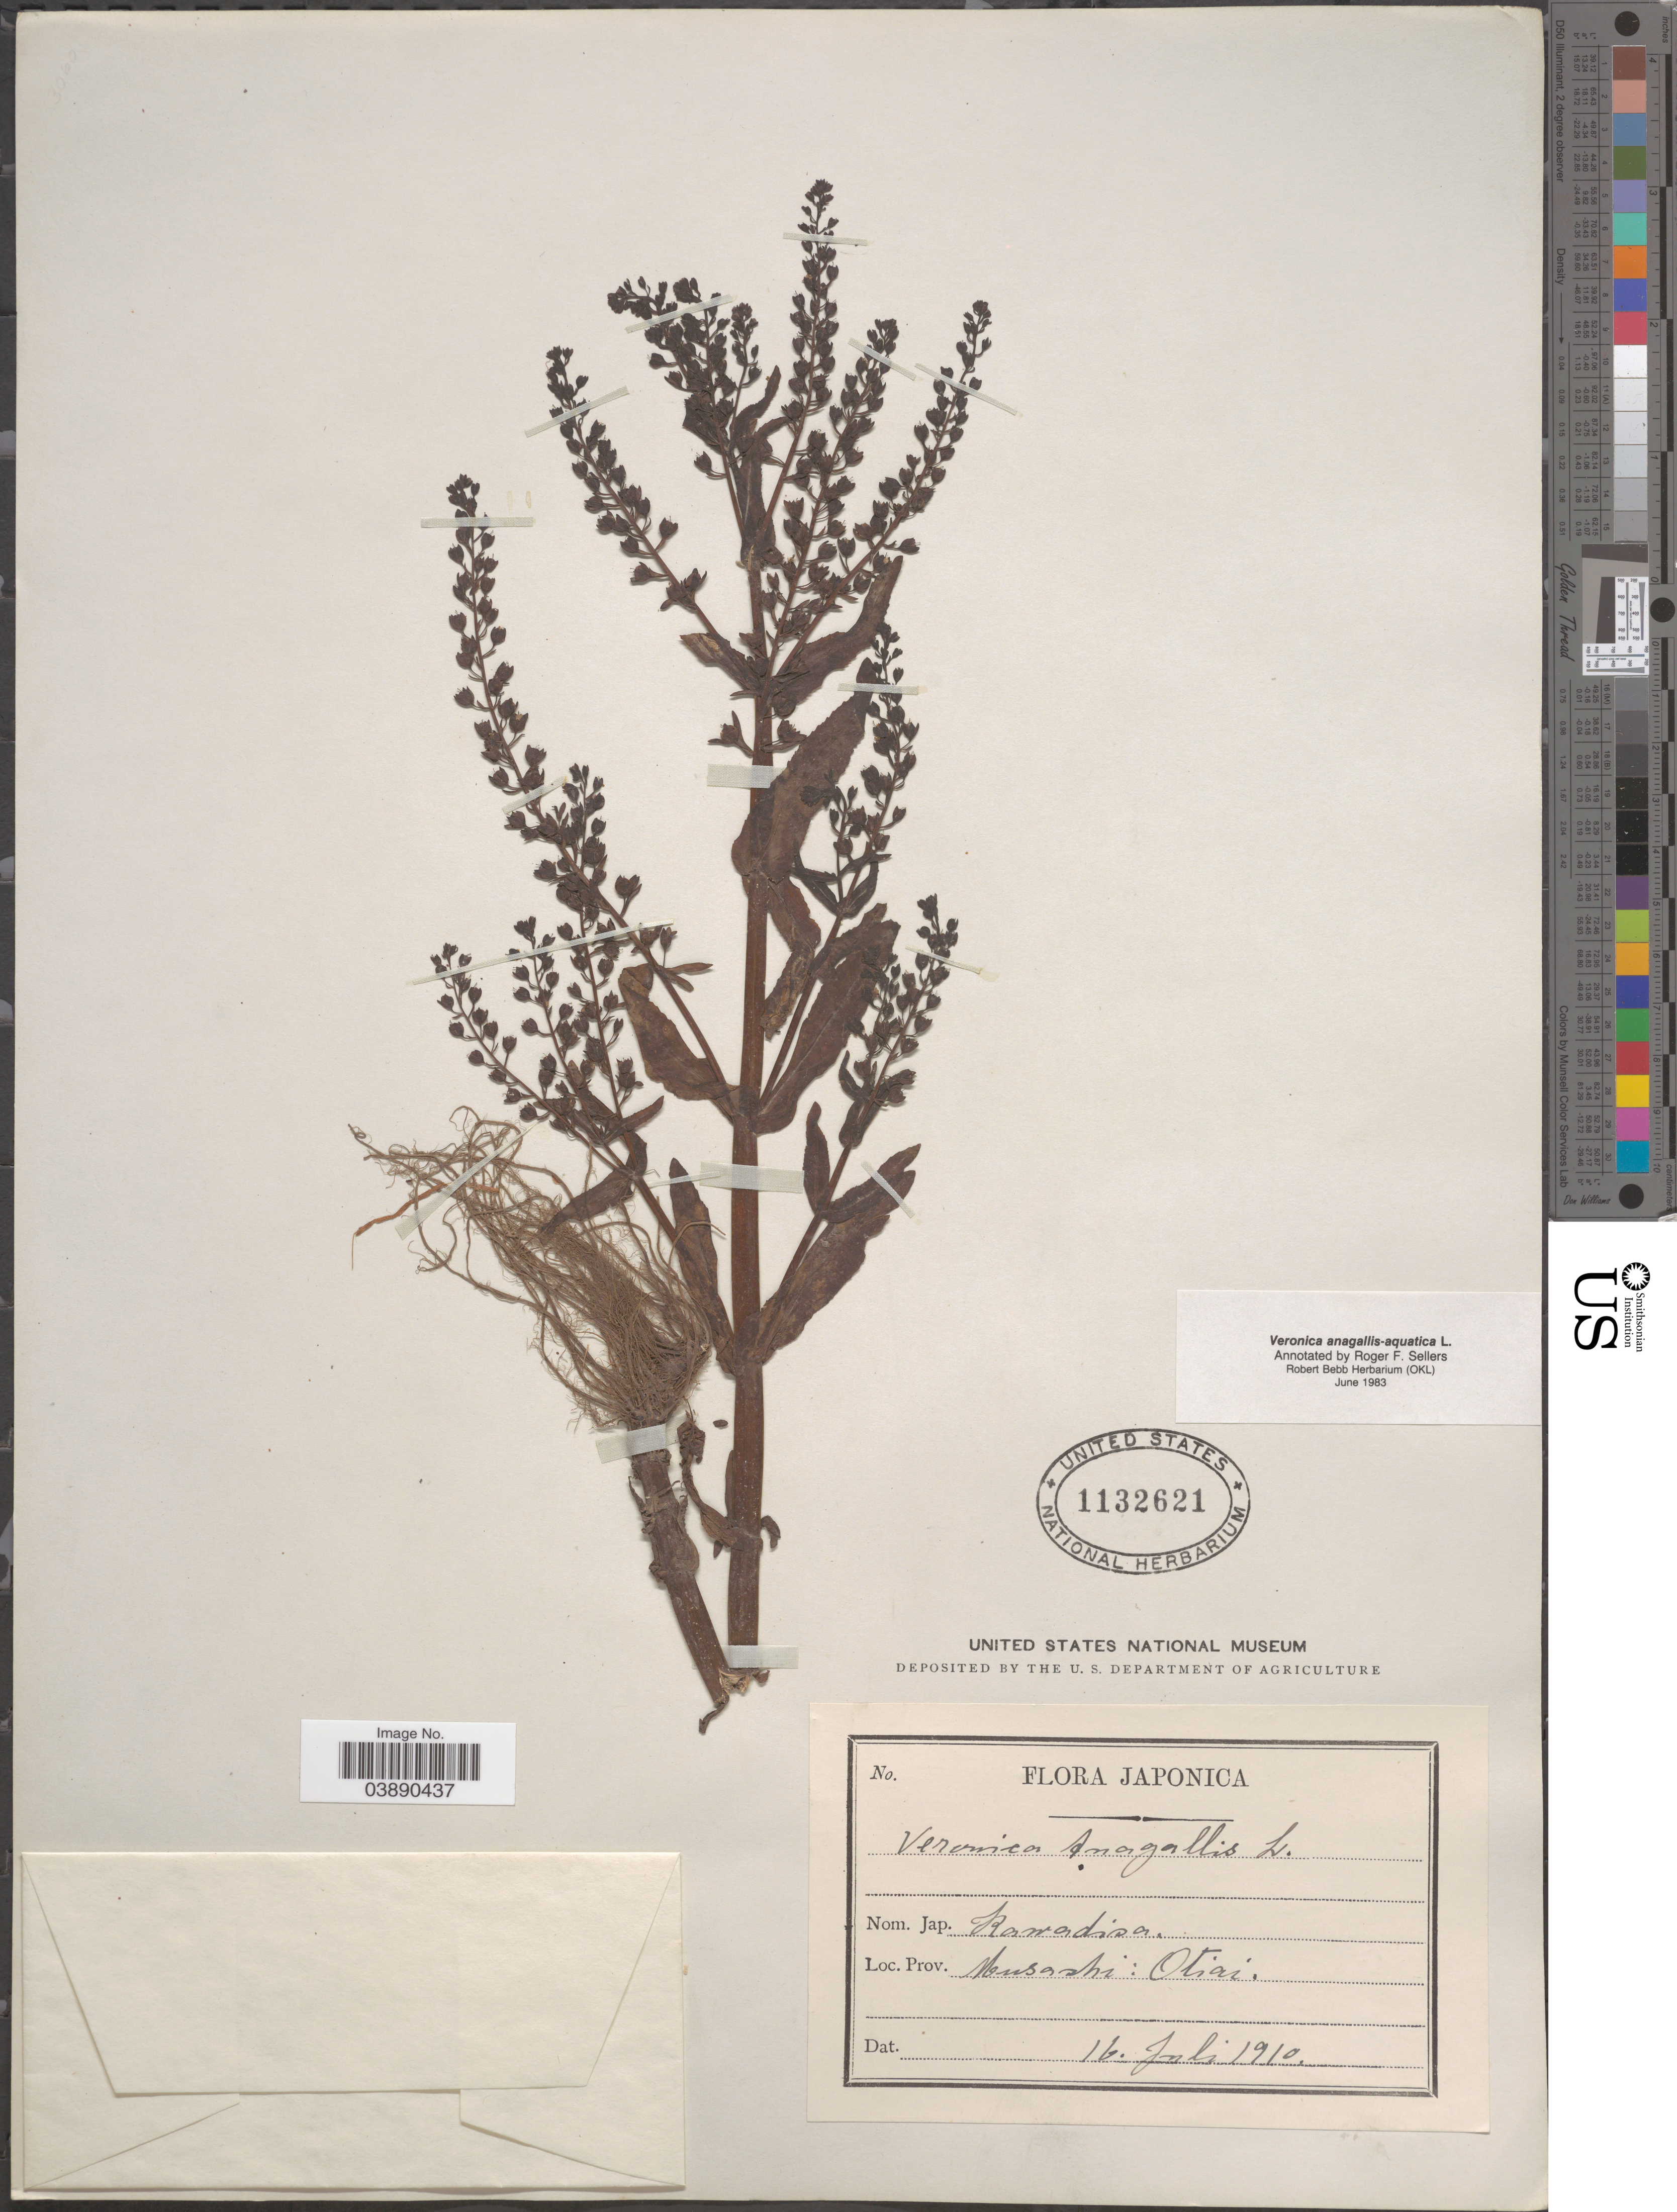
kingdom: Plantae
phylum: Tracheophyta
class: Magnoliopsida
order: Lamiales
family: Plantaginaceae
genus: Veronica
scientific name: Veronica undulata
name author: Wall.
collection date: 1910-07-16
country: Japan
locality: Prov. Musashi: Otiai.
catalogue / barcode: US 1132621